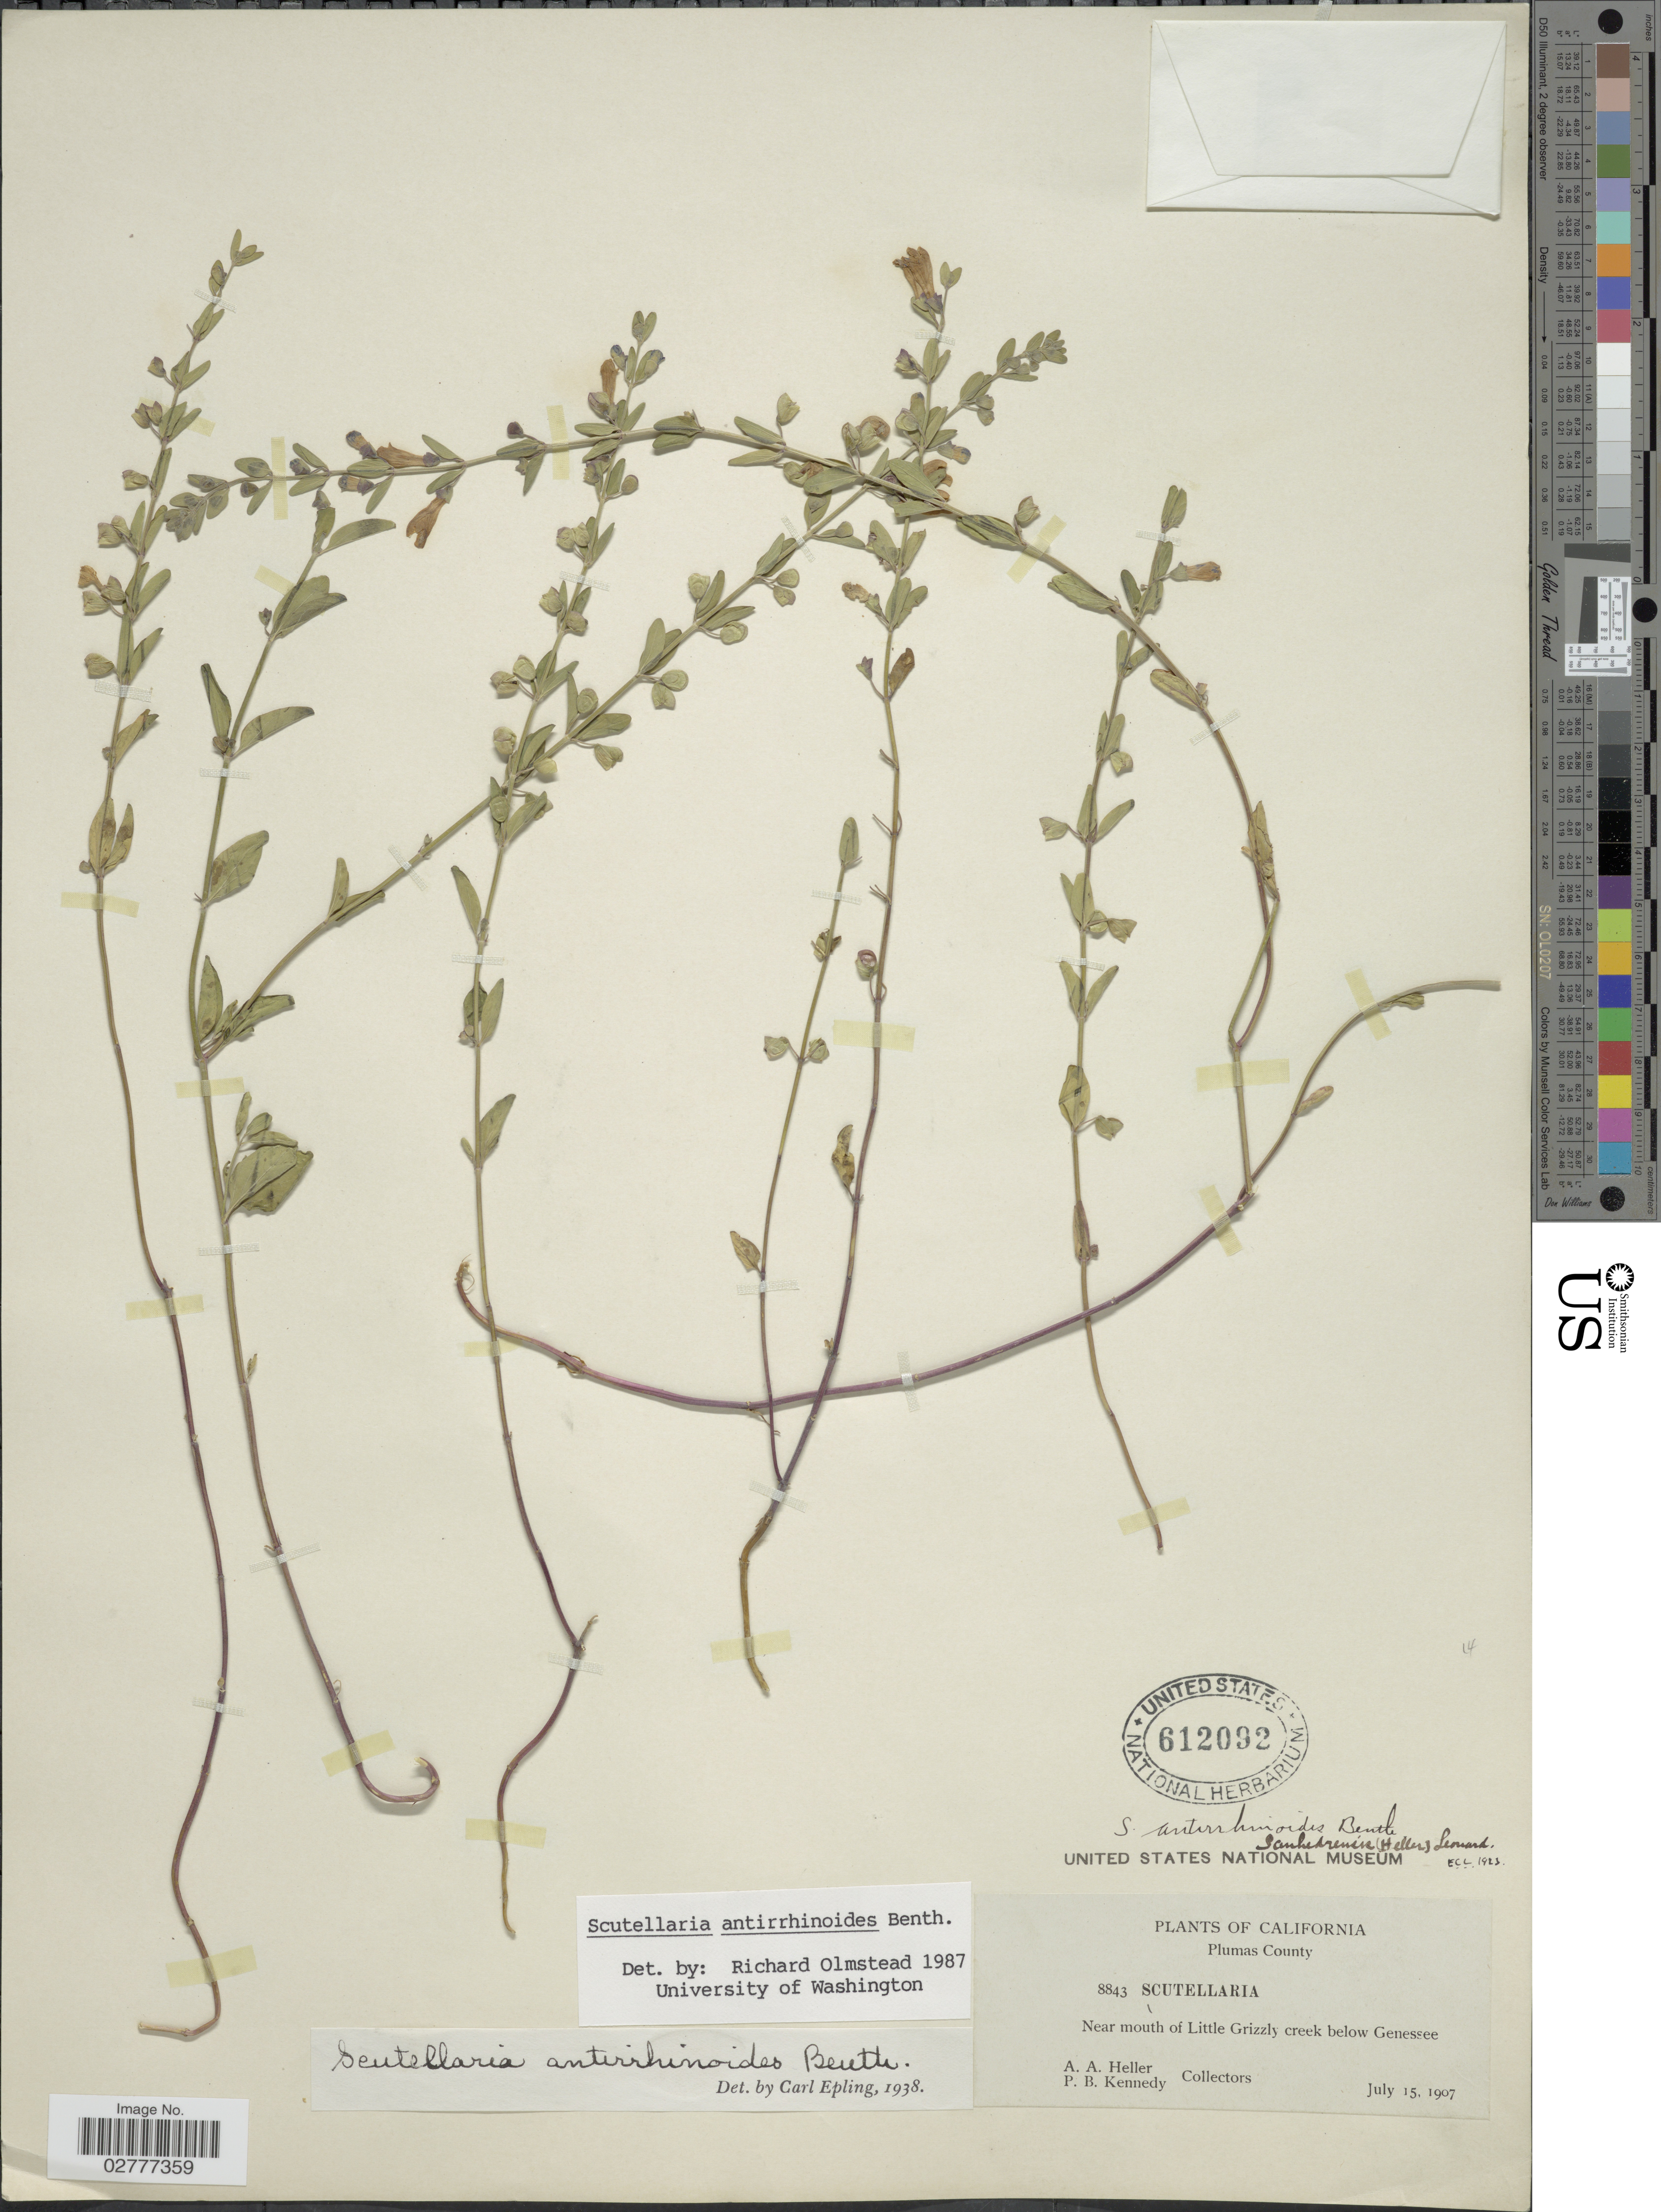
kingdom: Plantae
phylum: Tracheophyta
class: Magnoliopsida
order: Lamiales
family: Lamiaceae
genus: Scutellaria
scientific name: Scutellaria antirrhinoides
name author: Benth.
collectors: A. A. Heller & P. B. Kennedy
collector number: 8843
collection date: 1907-07-15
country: United States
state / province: California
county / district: Plumas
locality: Plumas County. Near mouth of Little Grizzly Creek below Genessee.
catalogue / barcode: US 612092